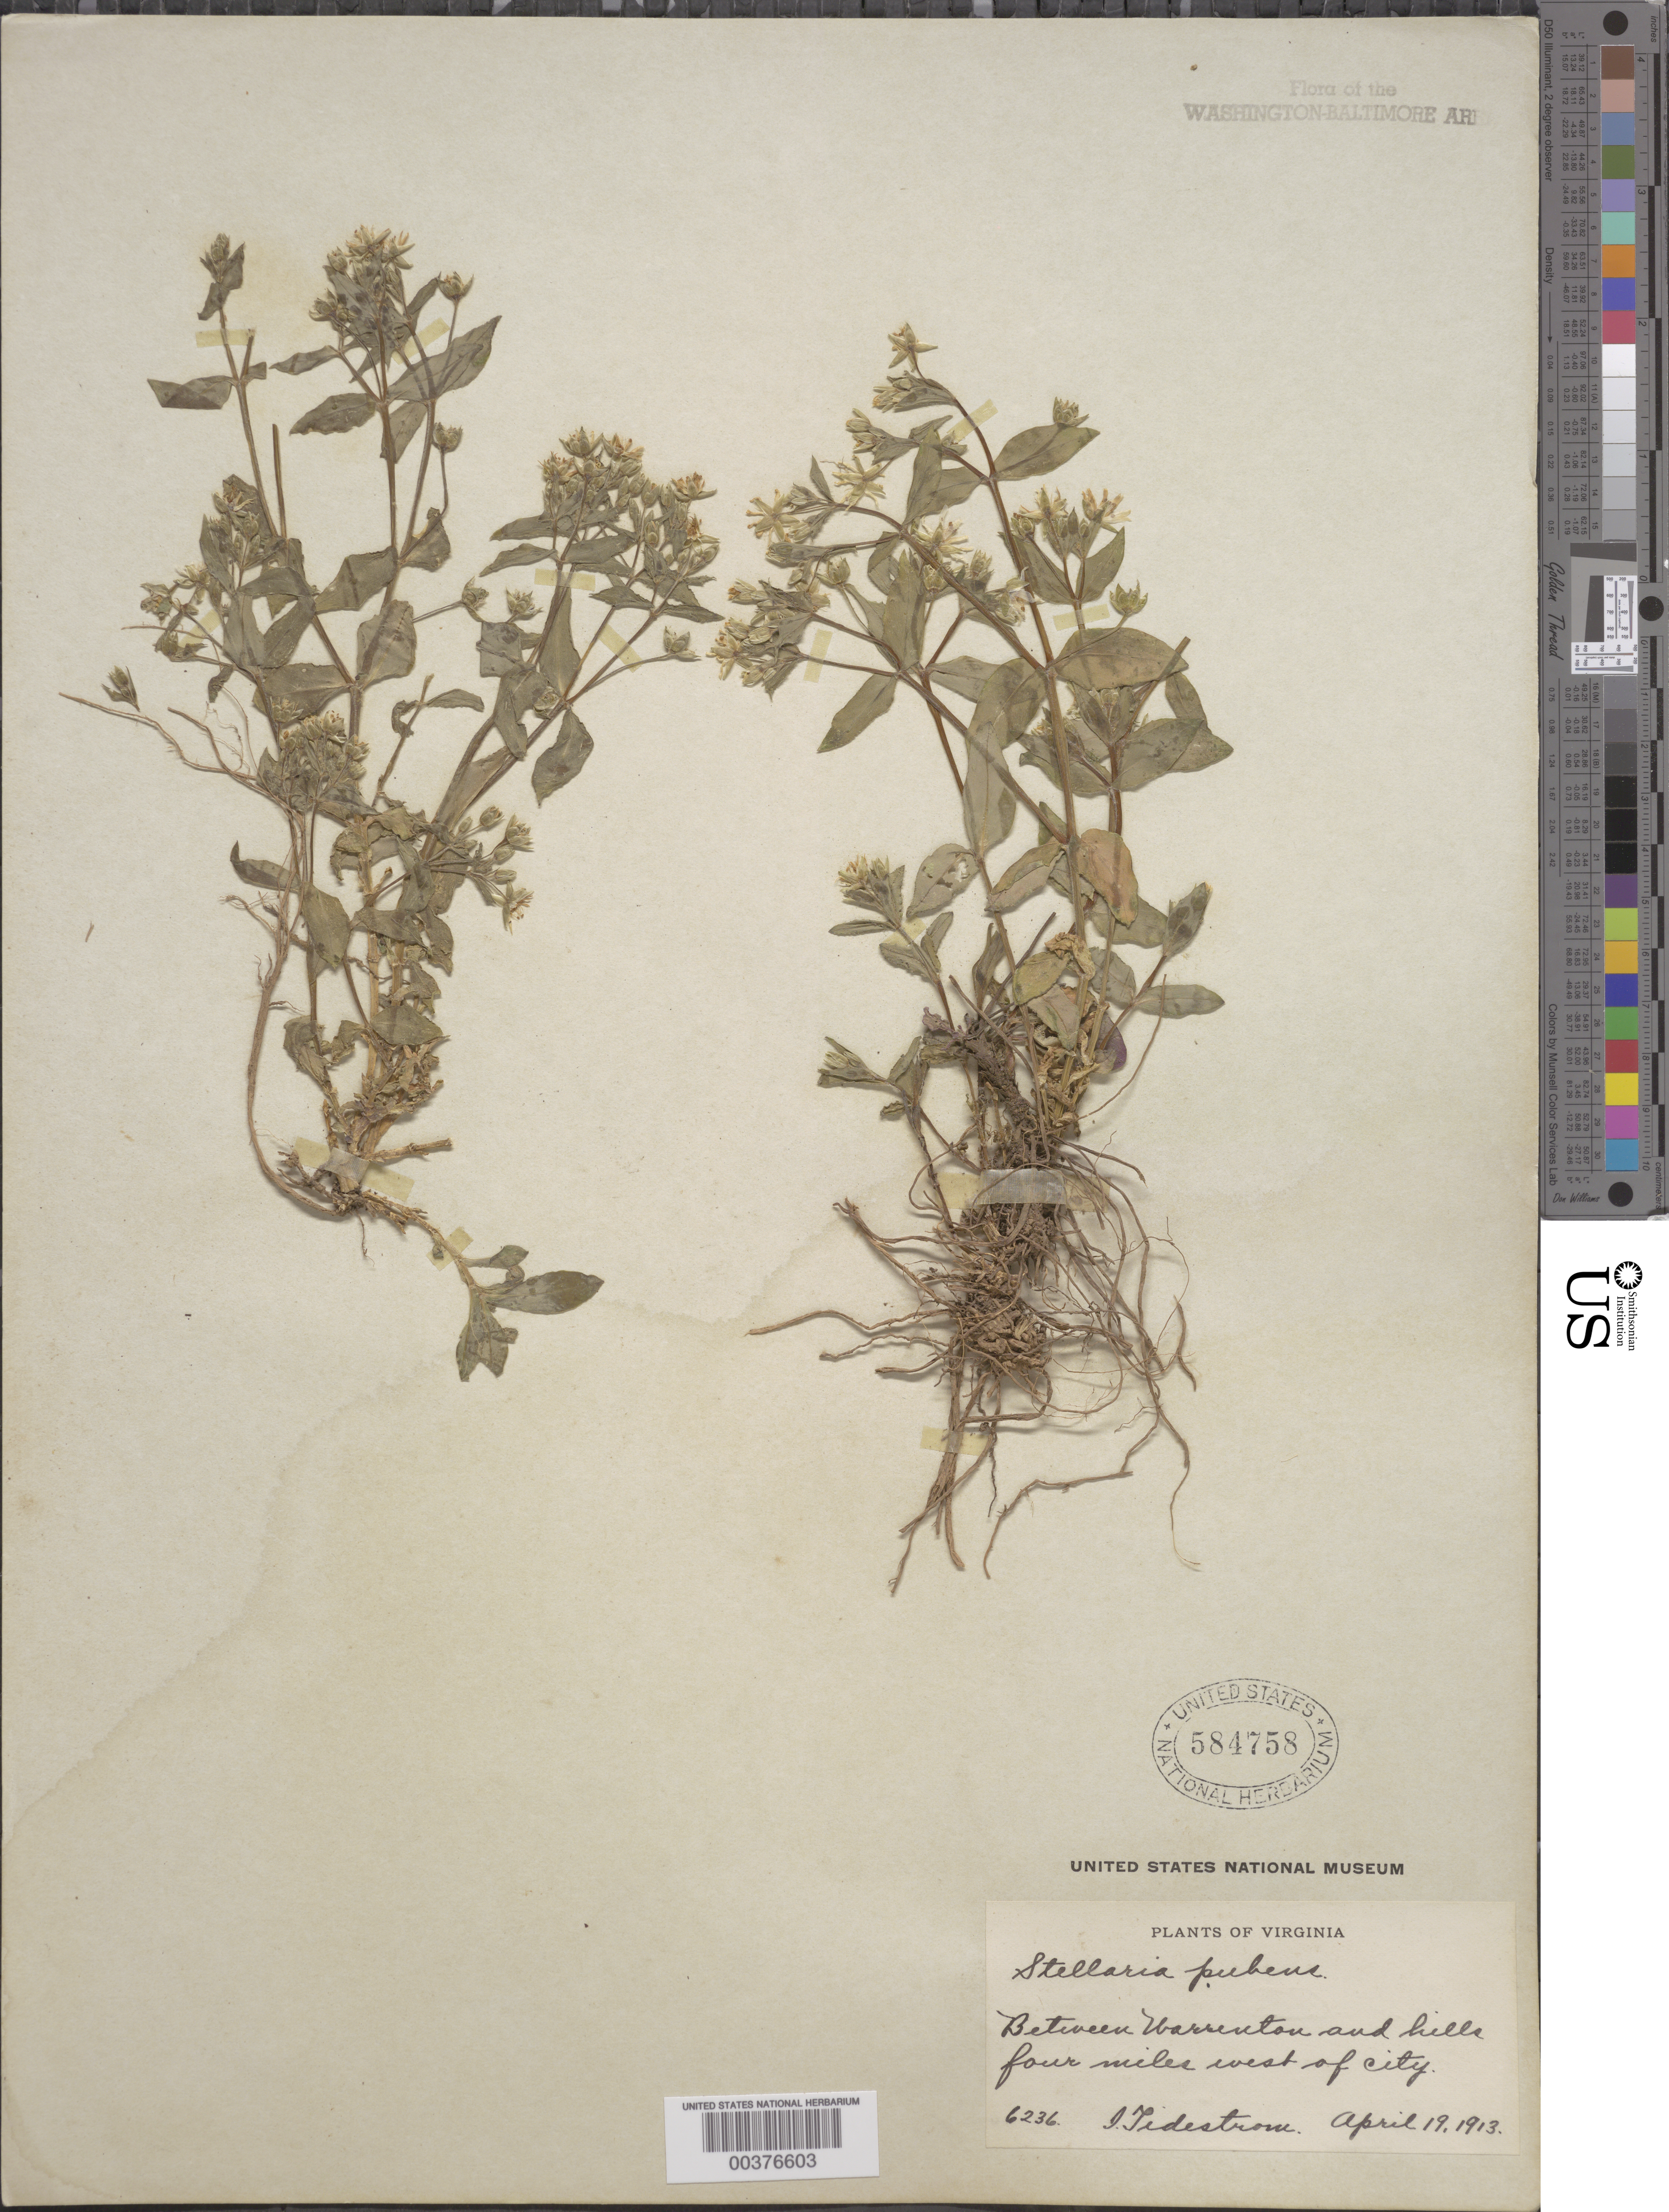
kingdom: Plantae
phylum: Tracheophyta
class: Magnoliopsida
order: Caryophyllales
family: Caryophyllaceae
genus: Stellaria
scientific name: Stellaria pubera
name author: Michx.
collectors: I. F. Tidestrom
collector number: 6236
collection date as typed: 19 Apr 1913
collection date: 1913-04-19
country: United States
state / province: Virginia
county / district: Fauquier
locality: between Warrenton and Hill west of City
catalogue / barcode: US 584758